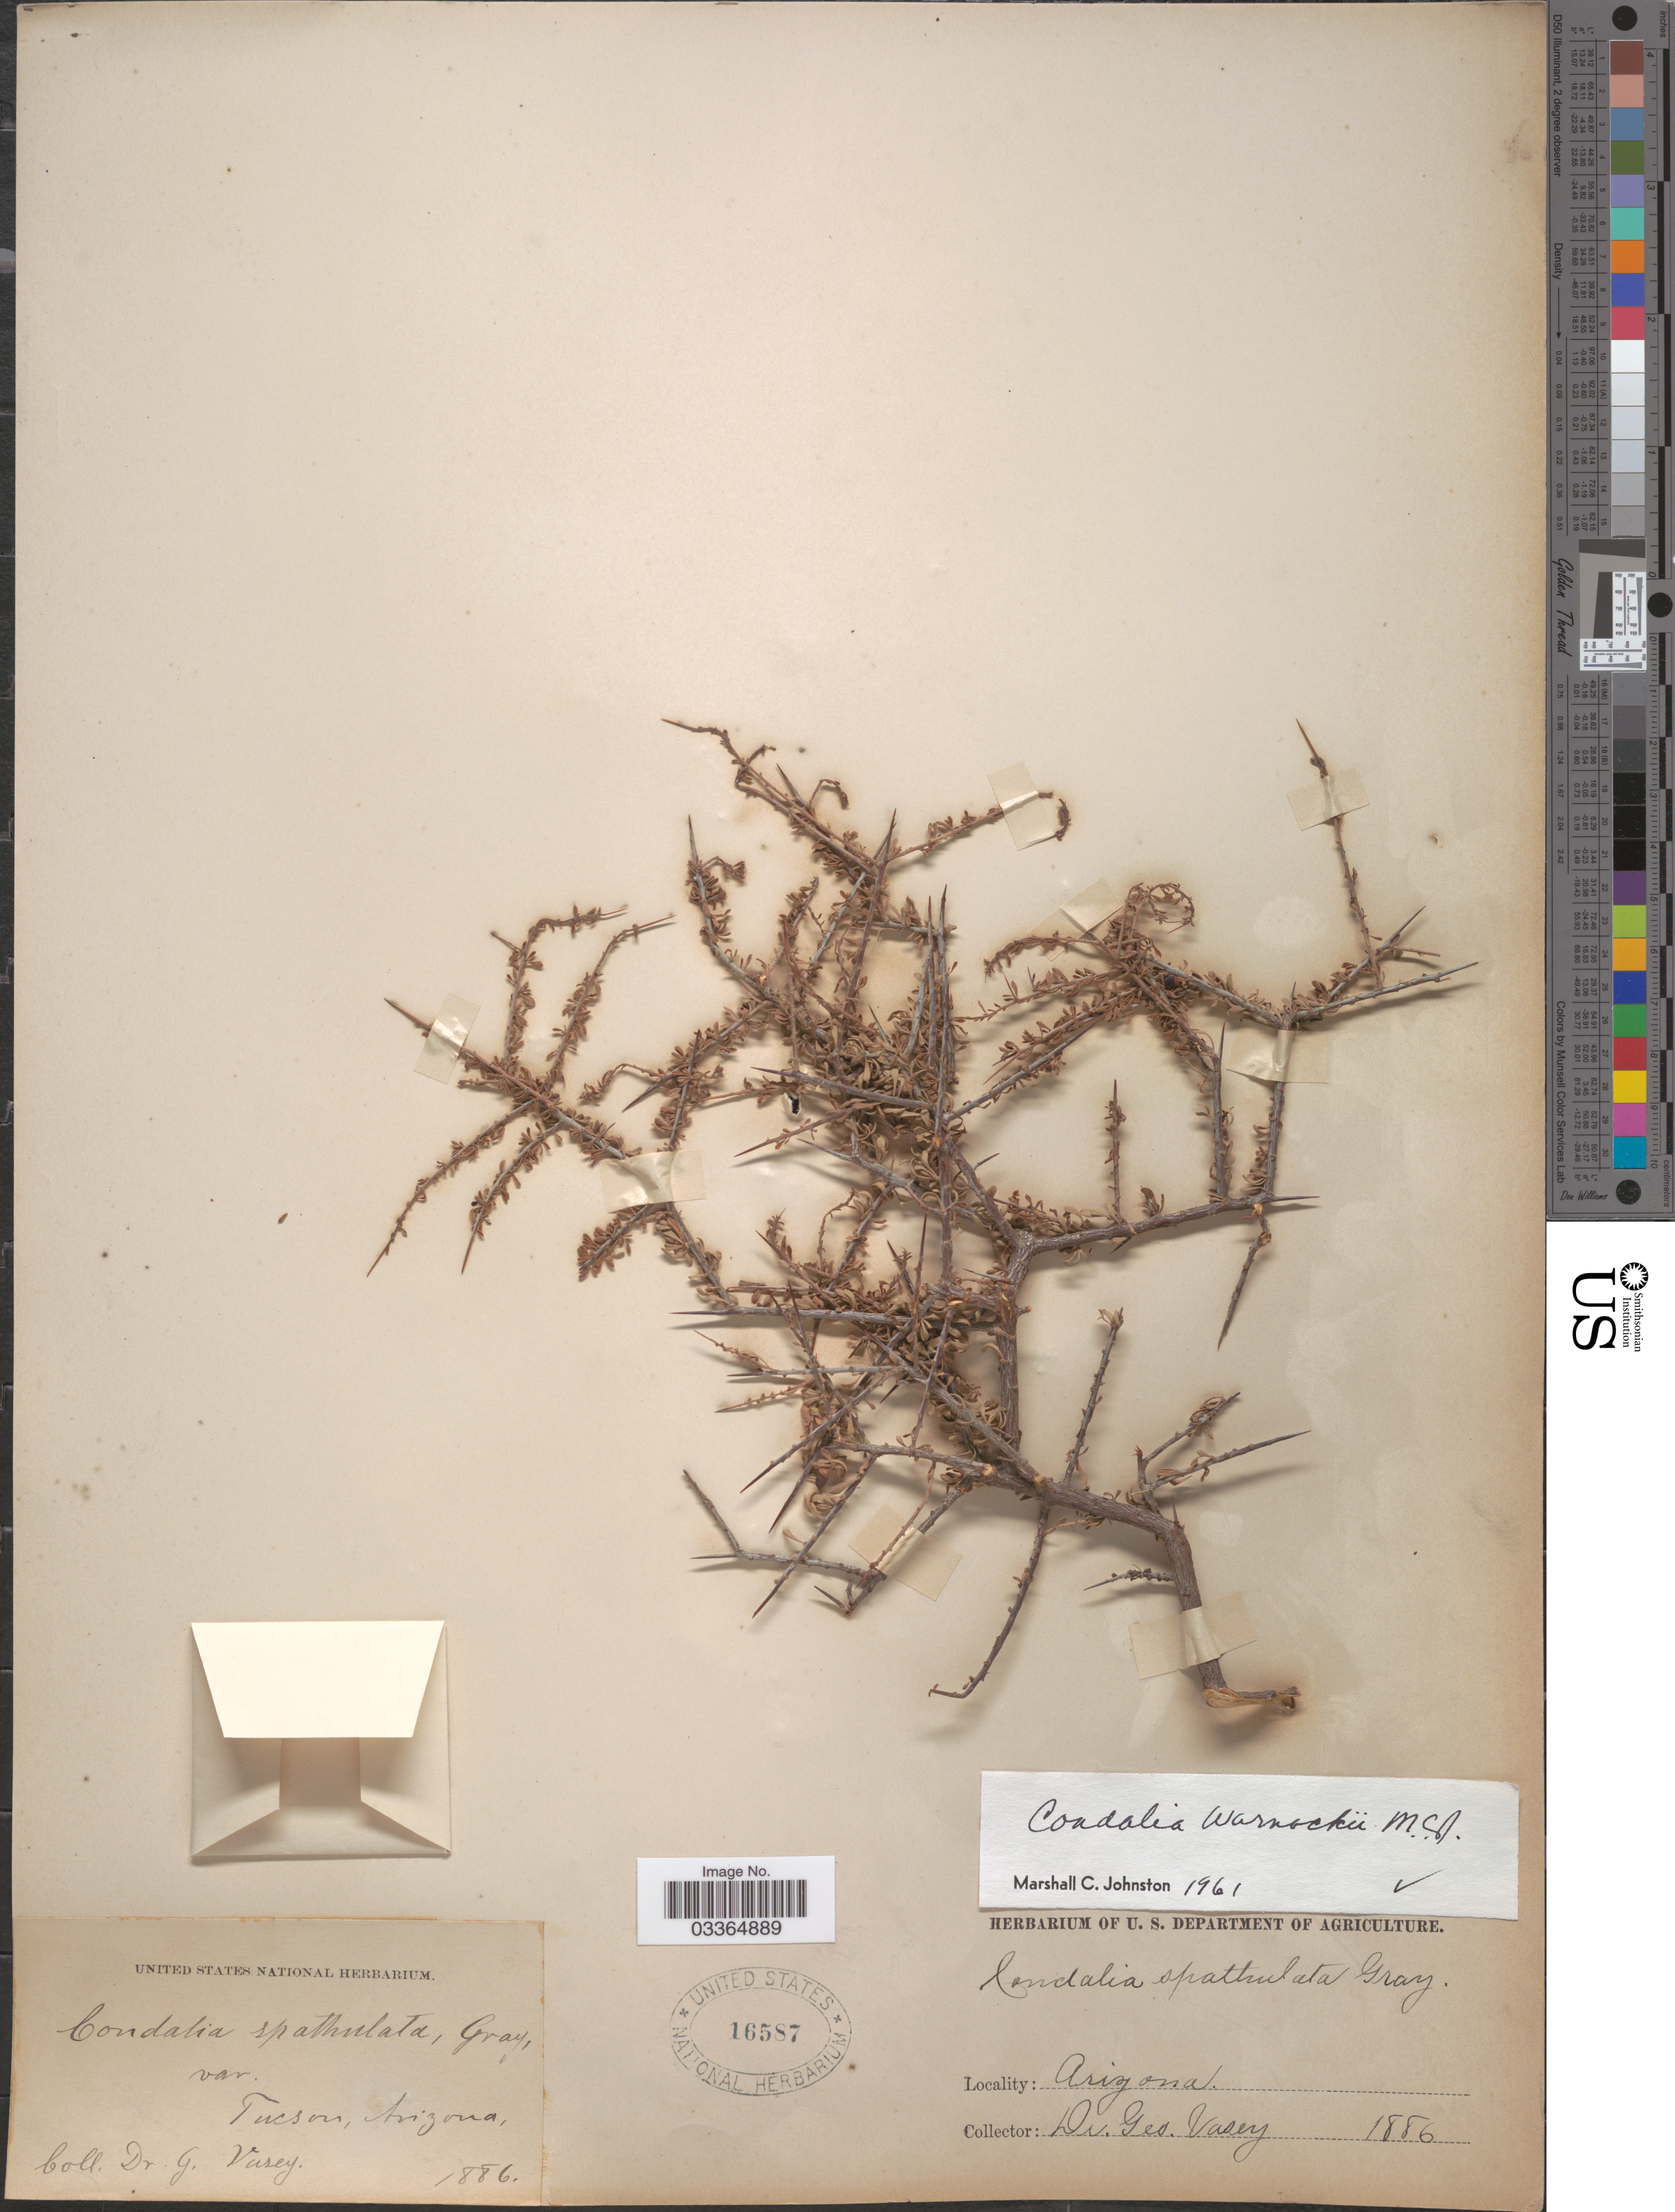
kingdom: Plantae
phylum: Tracheophyta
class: Magnoliopsida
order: Rosales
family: Rhamnaceae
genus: Condalia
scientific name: Condalia warnockii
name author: M.C. Johnst.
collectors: G. Vasey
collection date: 1886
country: United States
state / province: Arizona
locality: Tucson.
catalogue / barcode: US 16587